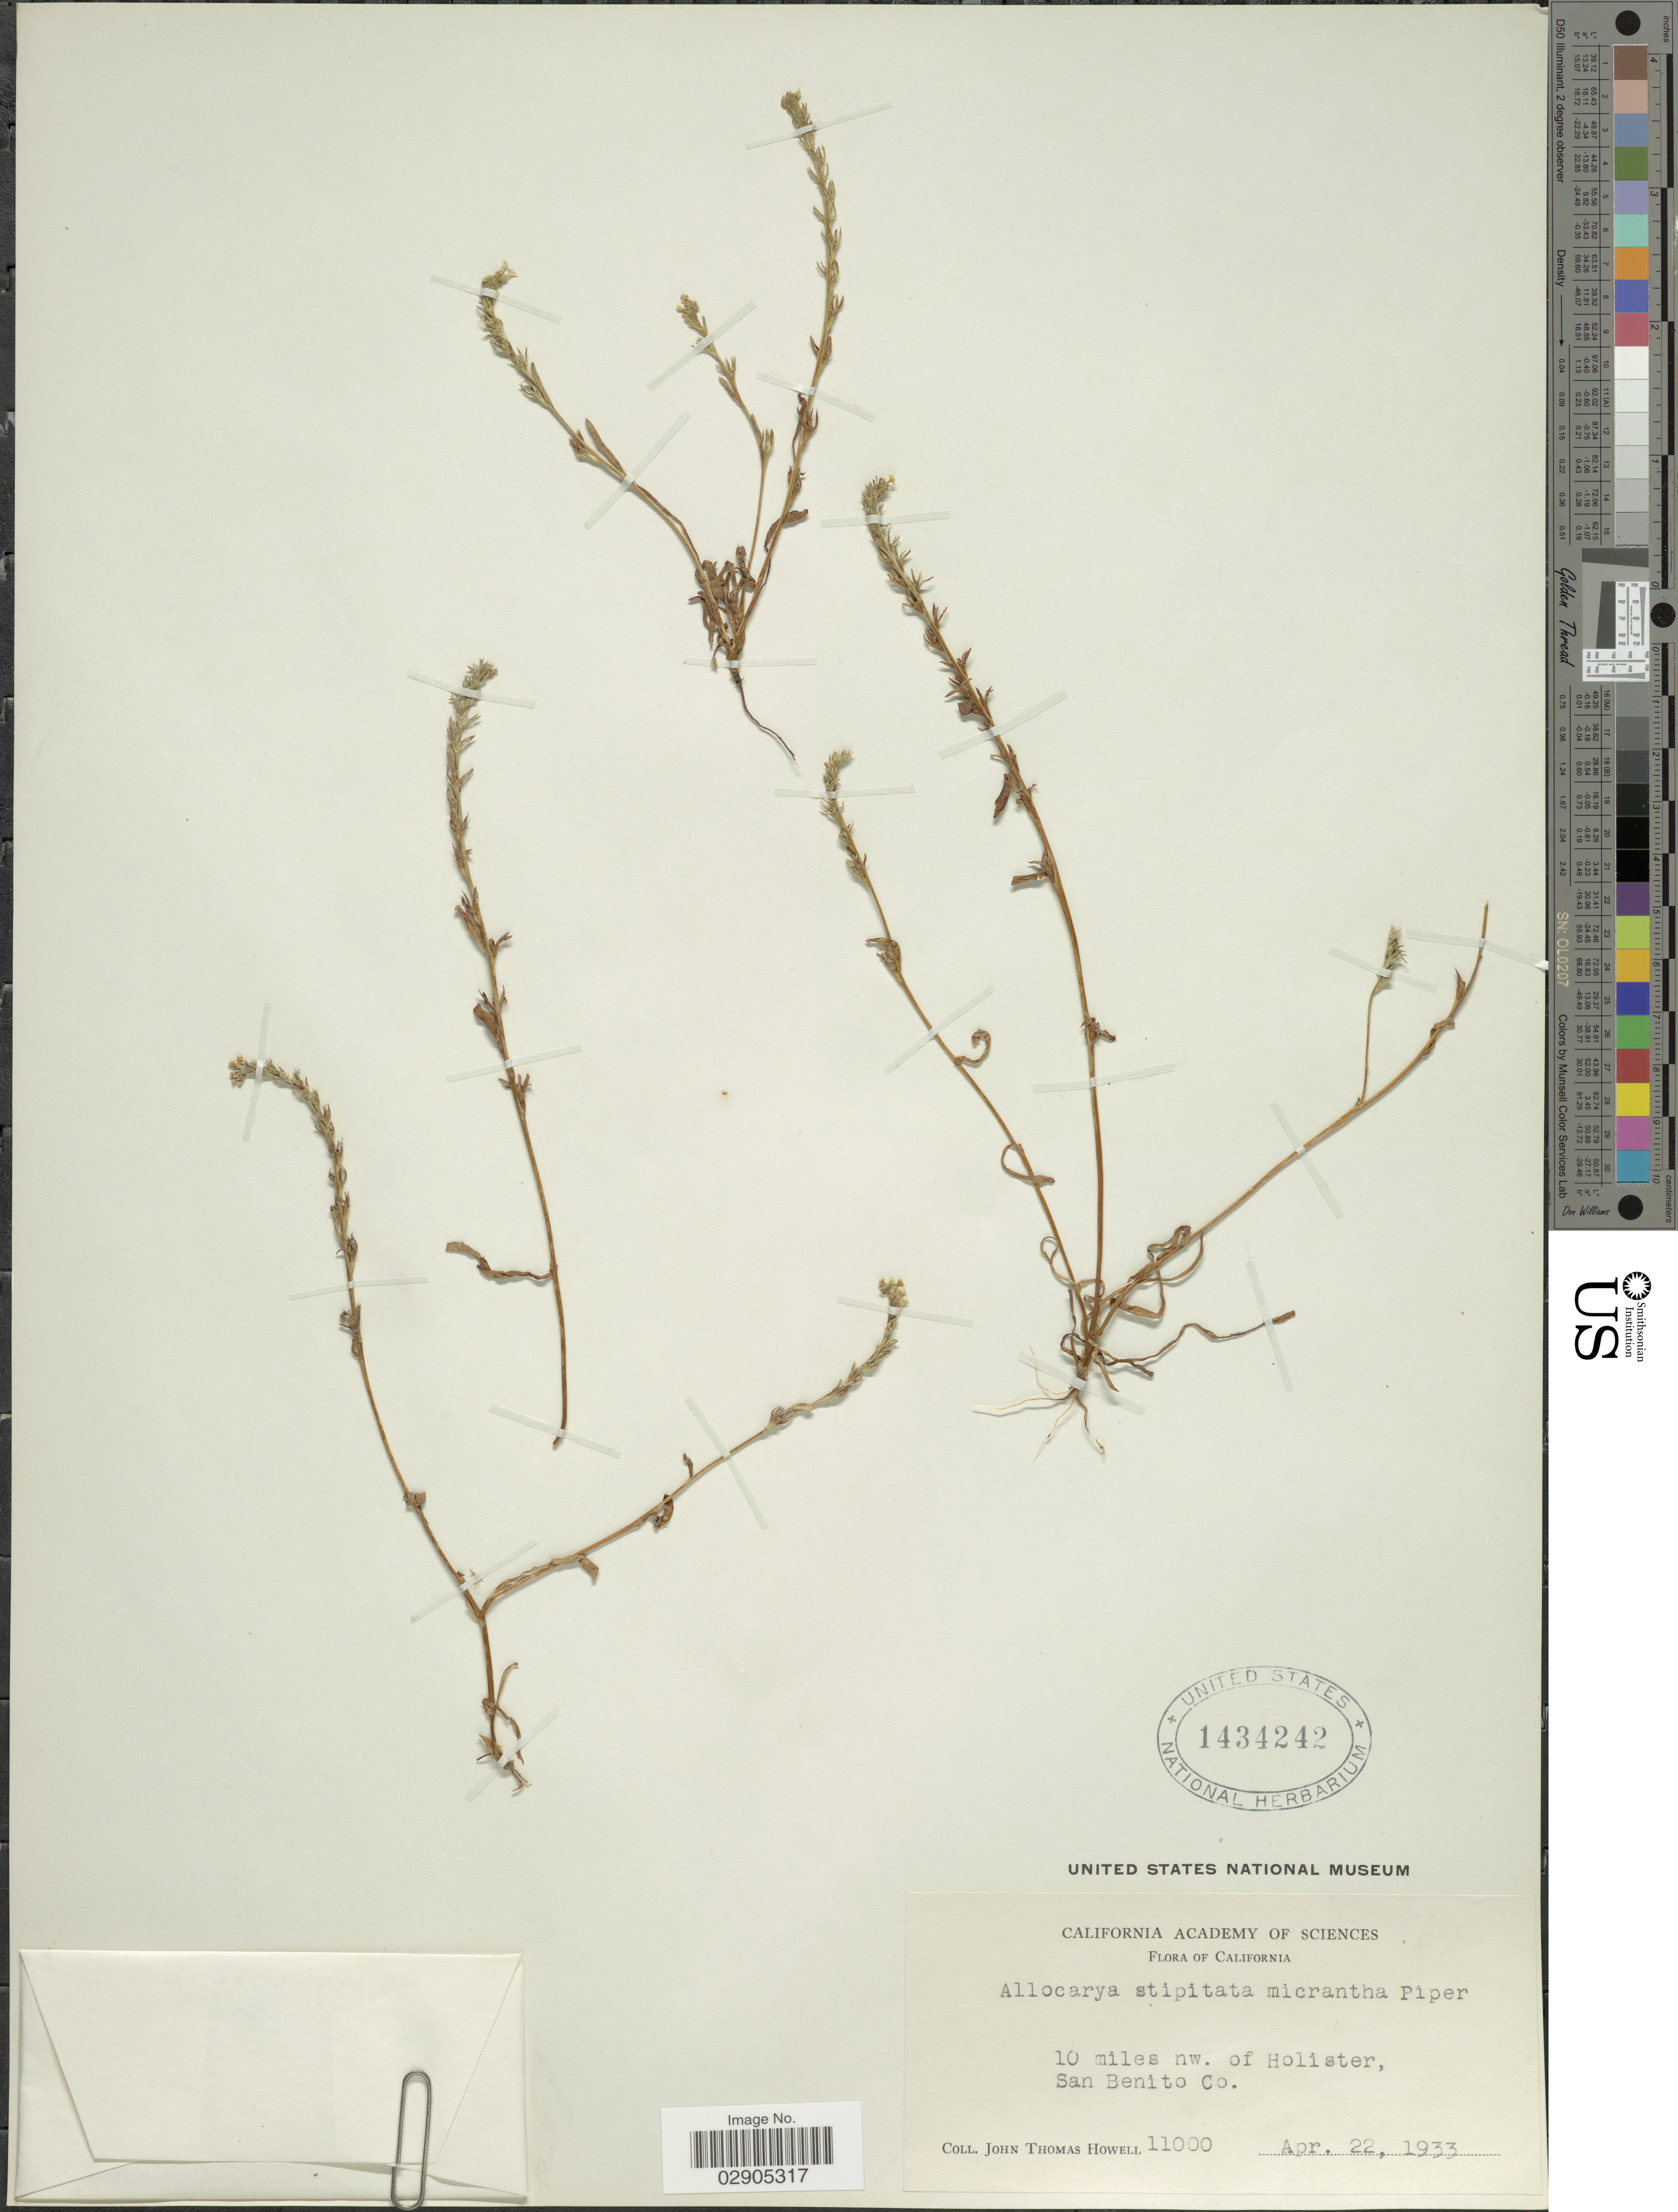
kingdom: Plantae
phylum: Tracheophyta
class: Magnoliopsida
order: Boraginales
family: Boraginaceae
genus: Allocarya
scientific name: Allocarya stipitata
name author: Greene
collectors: J. T. Howell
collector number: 11000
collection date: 1933-04-02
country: United States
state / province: California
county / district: San Benito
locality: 10 miles nw. of Holister, San Benito Co.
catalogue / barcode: US 1434242